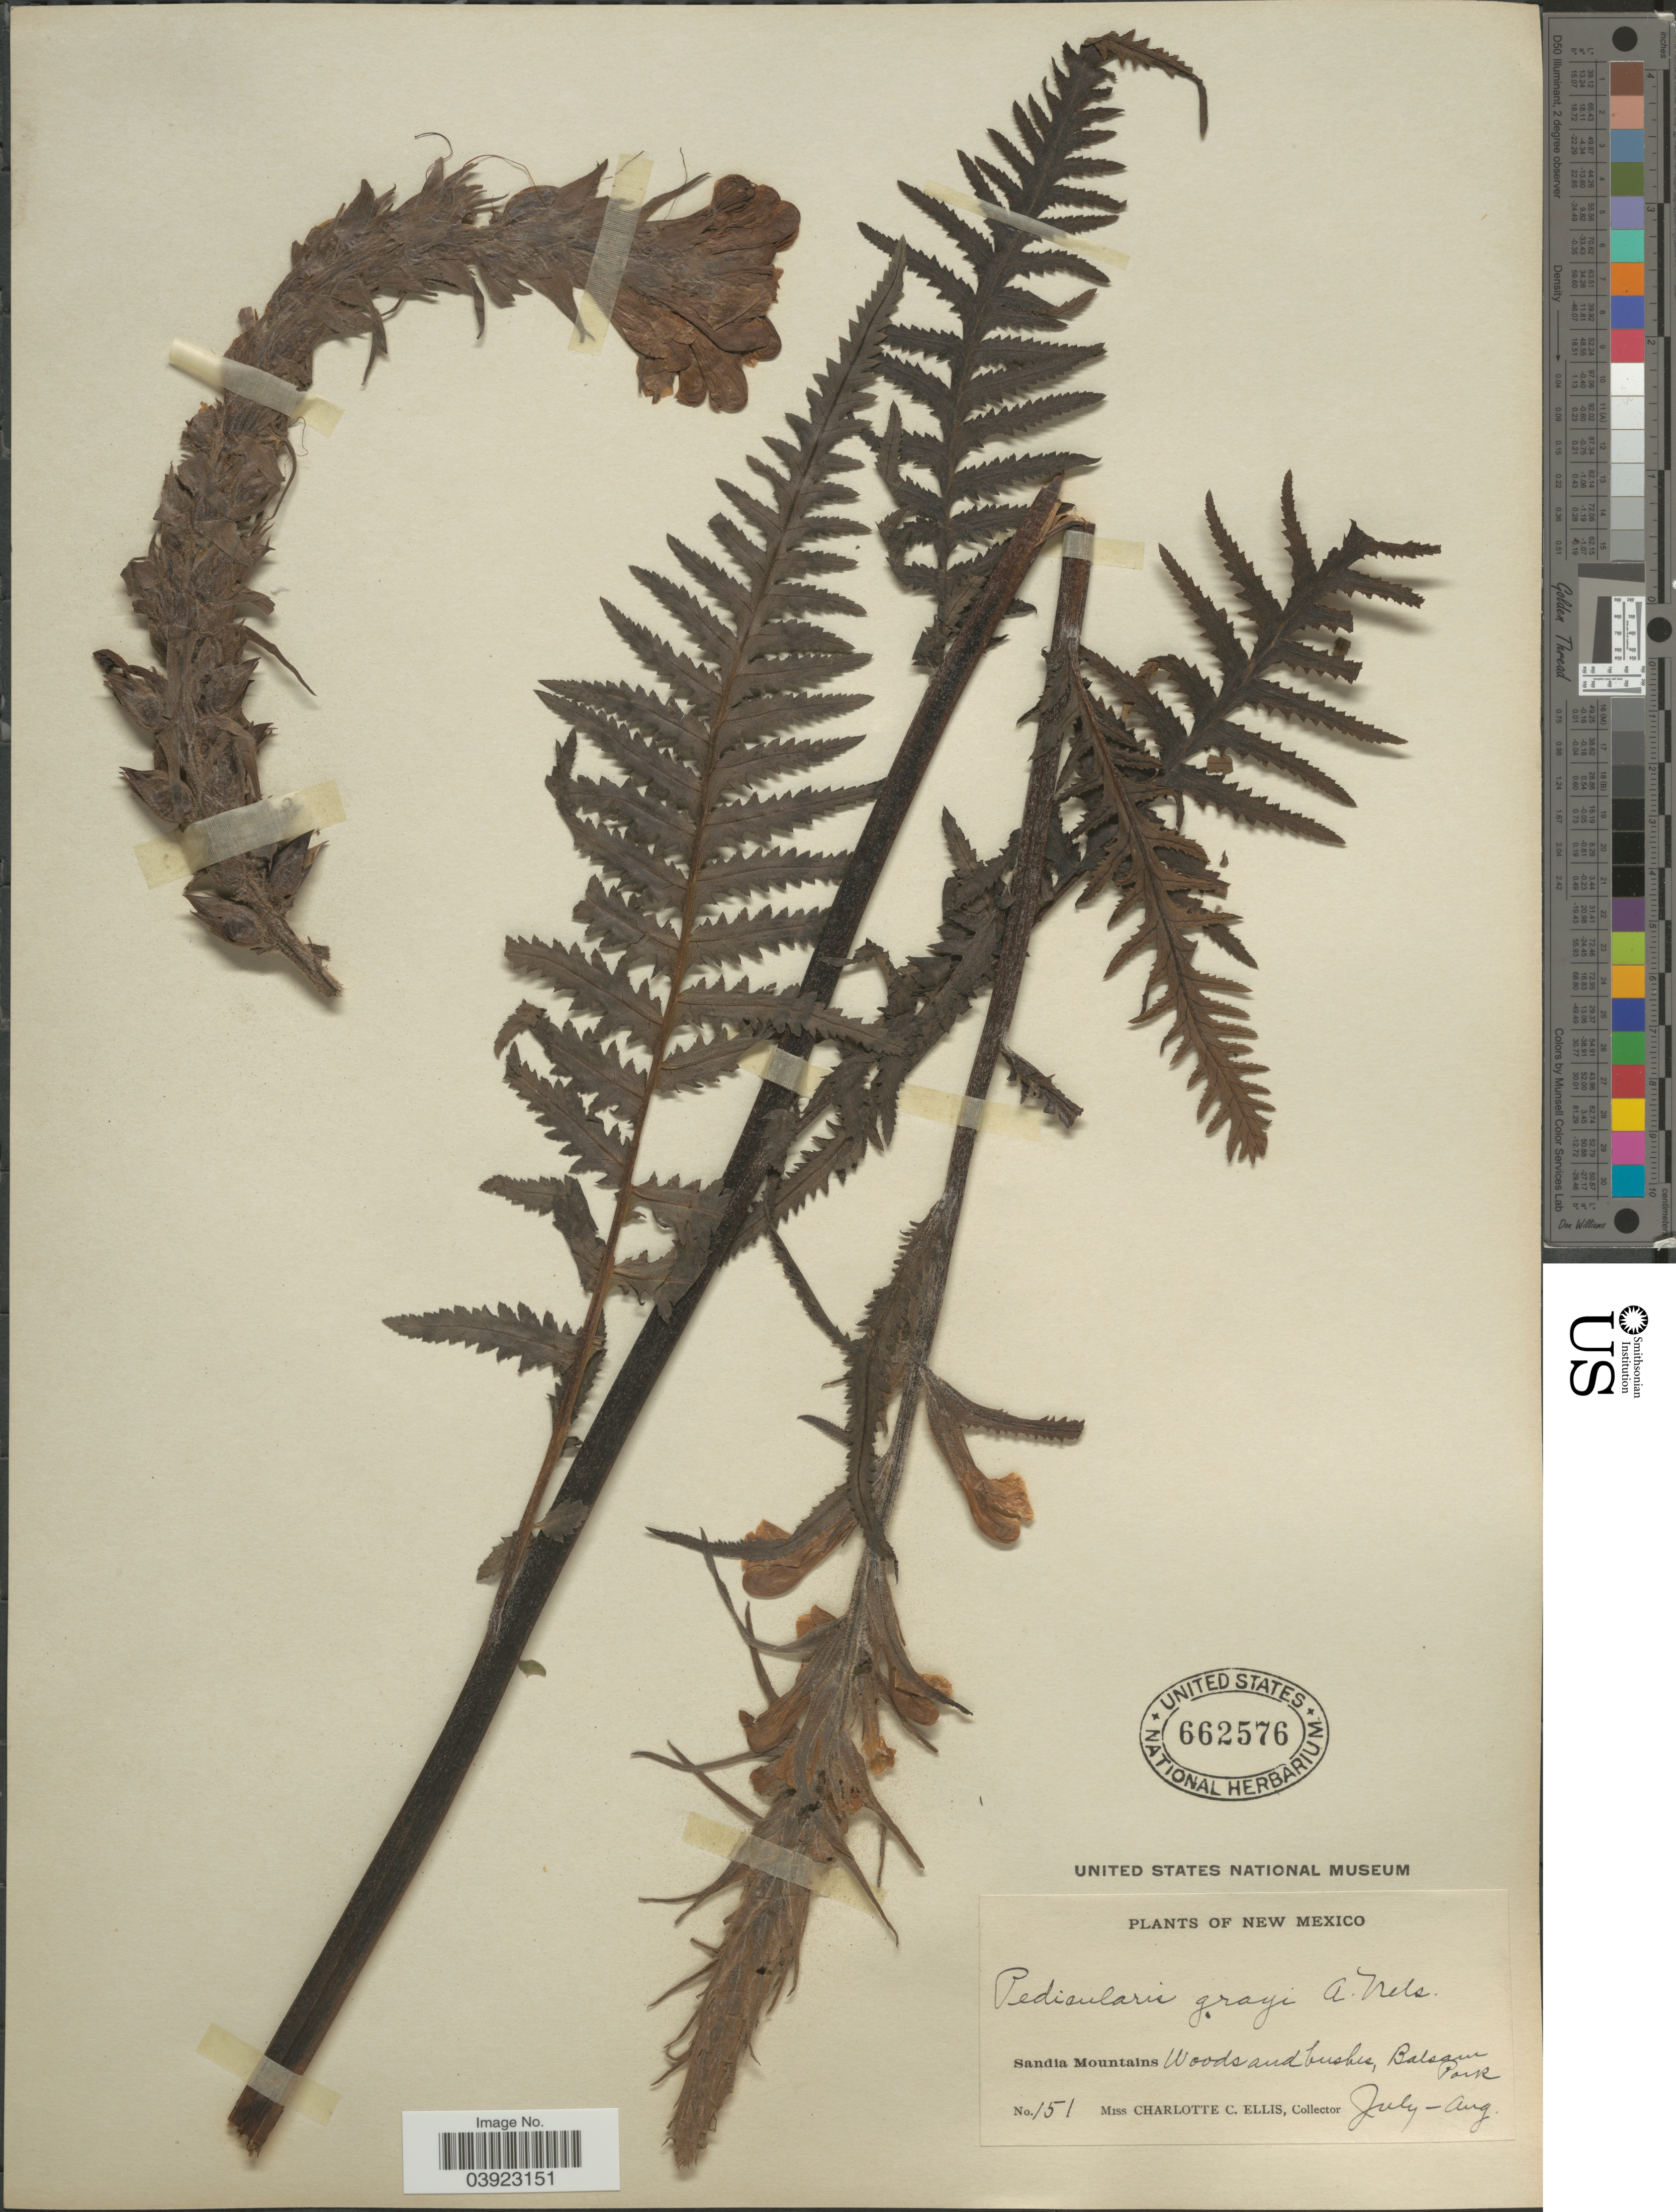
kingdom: Plantae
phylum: Tracheophyta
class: Magnoliopsida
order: Lamiales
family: Orobanchaceae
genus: Pedicularis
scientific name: Pedicularis procera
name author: A. Gray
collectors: C. C. Ellis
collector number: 151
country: United States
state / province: New Mexico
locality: Sandia Mountains, Balsam Park.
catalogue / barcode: US 662576